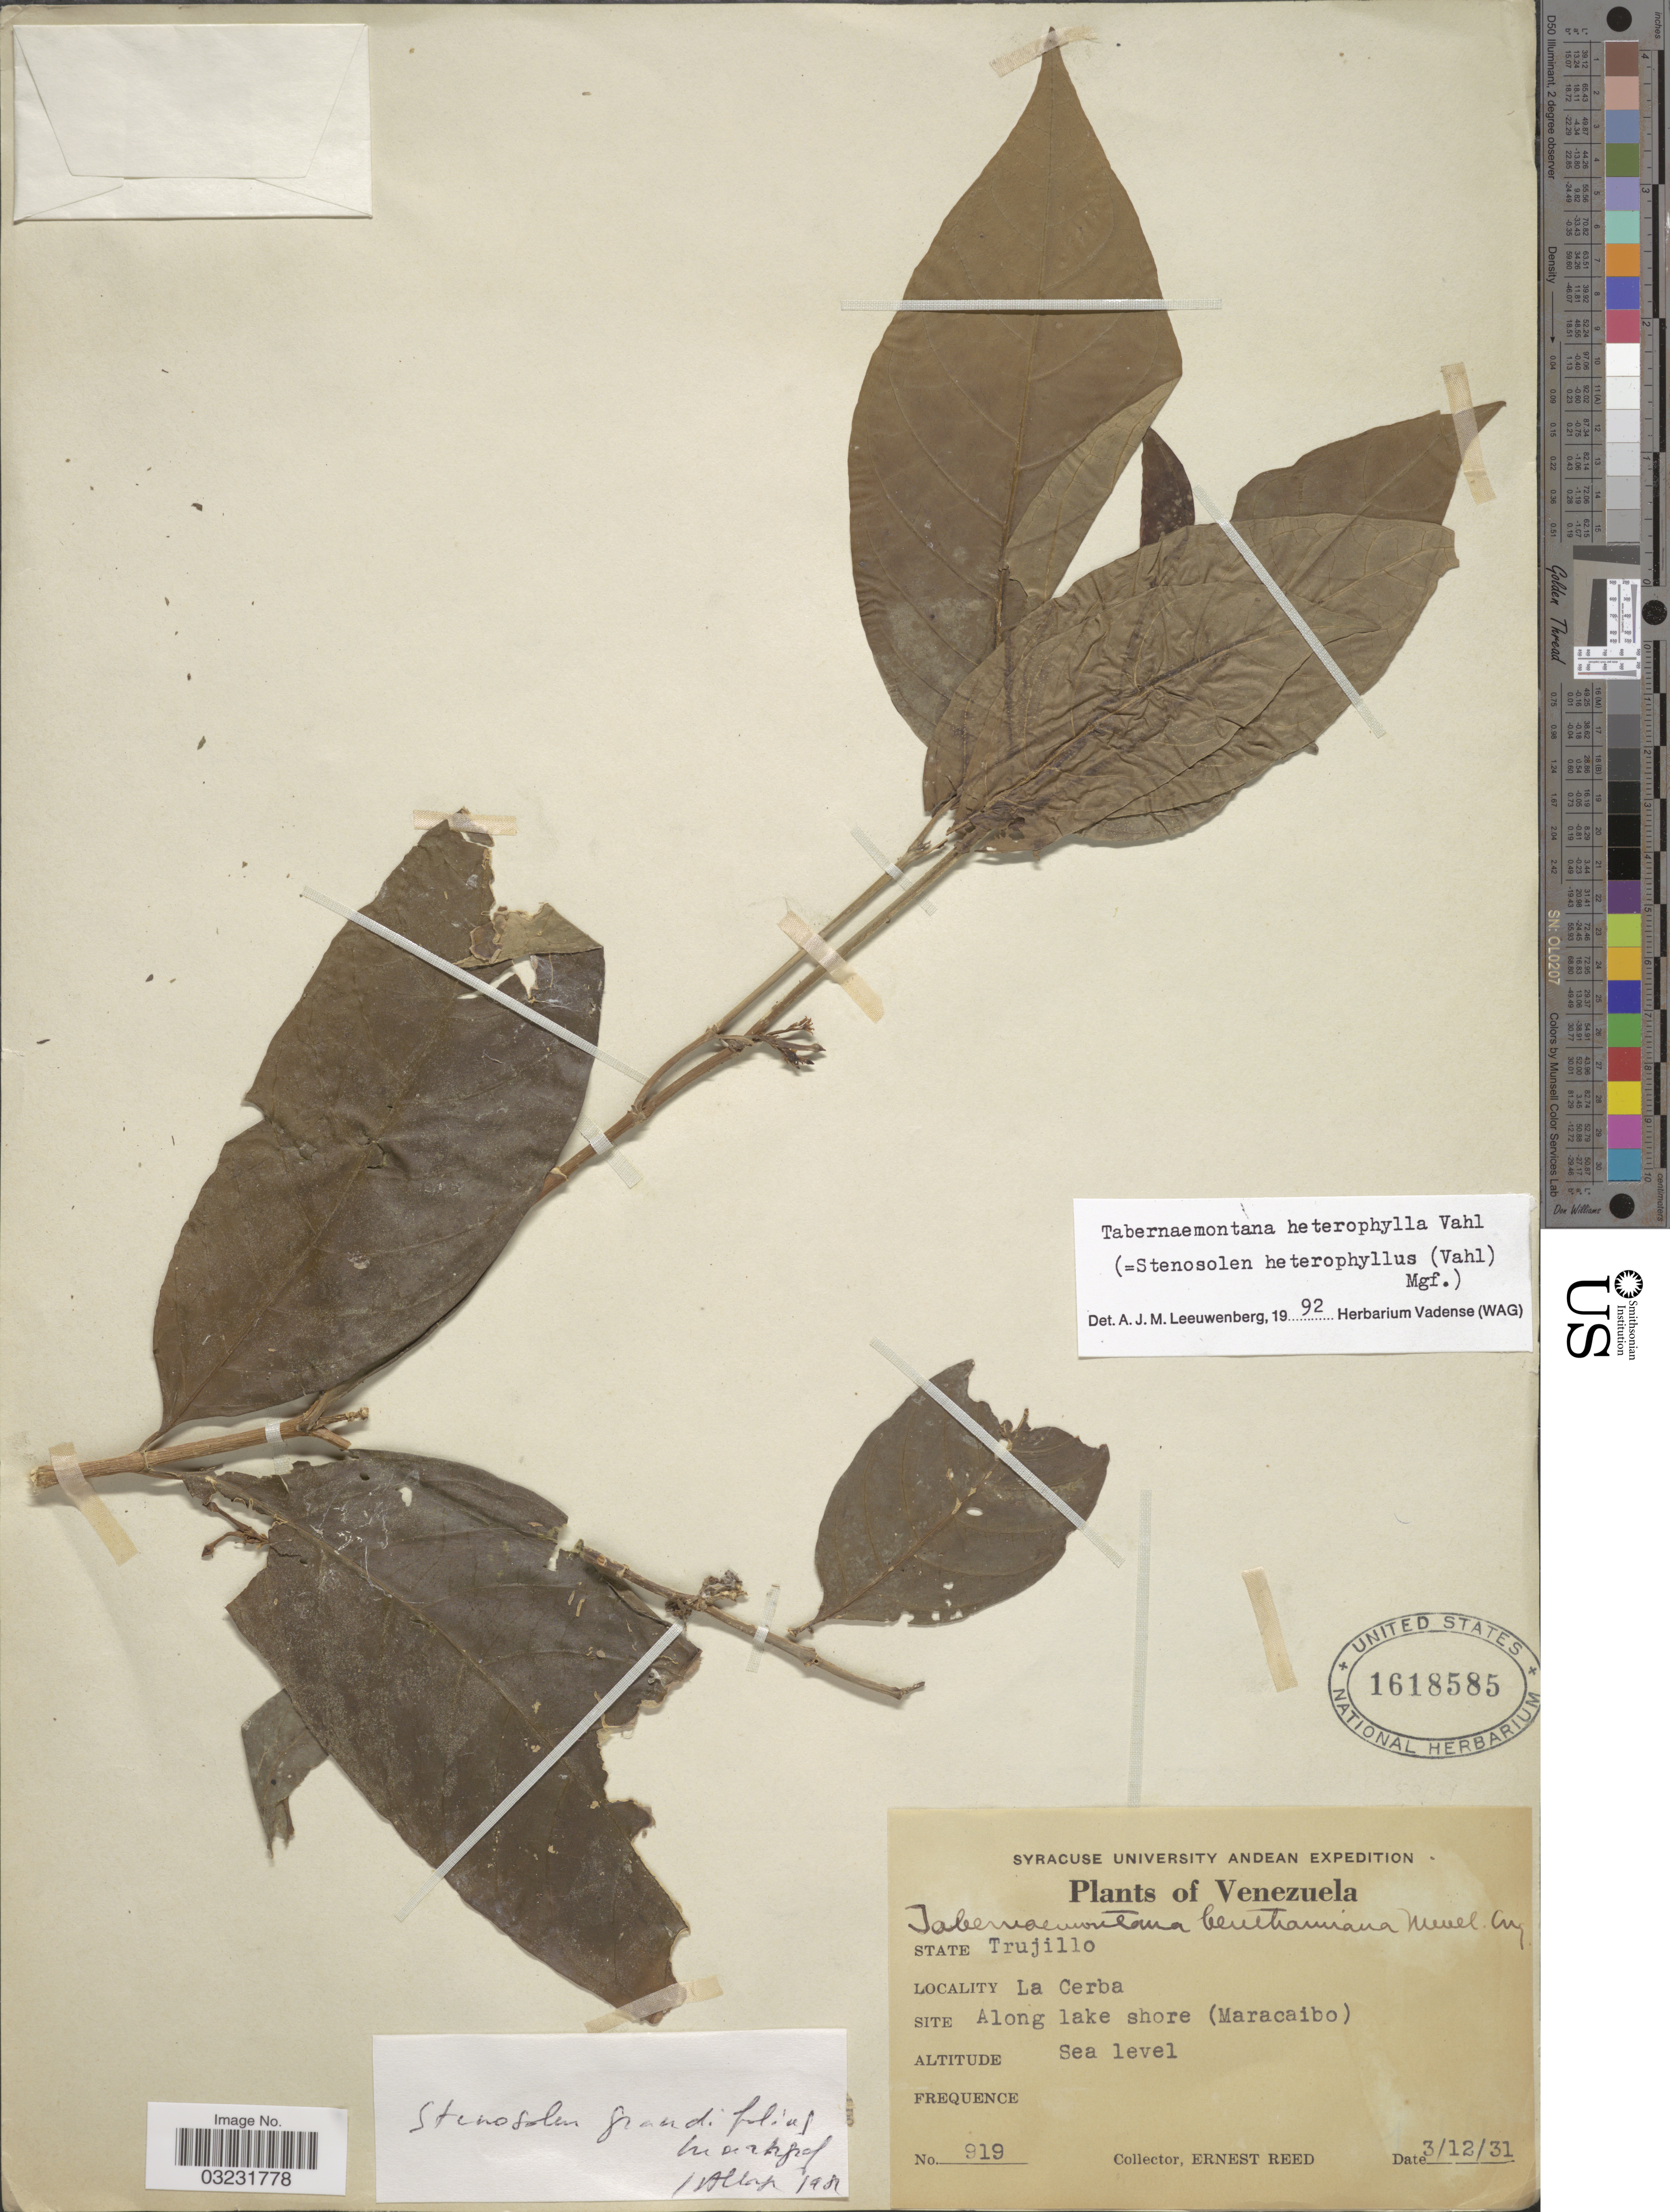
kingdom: Plantae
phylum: Tracheophyta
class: Magnoliopsida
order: Gentianales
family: Apocynaceae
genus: Tabernaemontana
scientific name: Tabernaemontana heterophylla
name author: Vahl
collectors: E. Reed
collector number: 919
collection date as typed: Transcribed d/m/y: 3/12/31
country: Venezuela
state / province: Trujillo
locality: La Cerba. Site along lake shore (Maracaibo).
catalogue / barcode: US 1618585